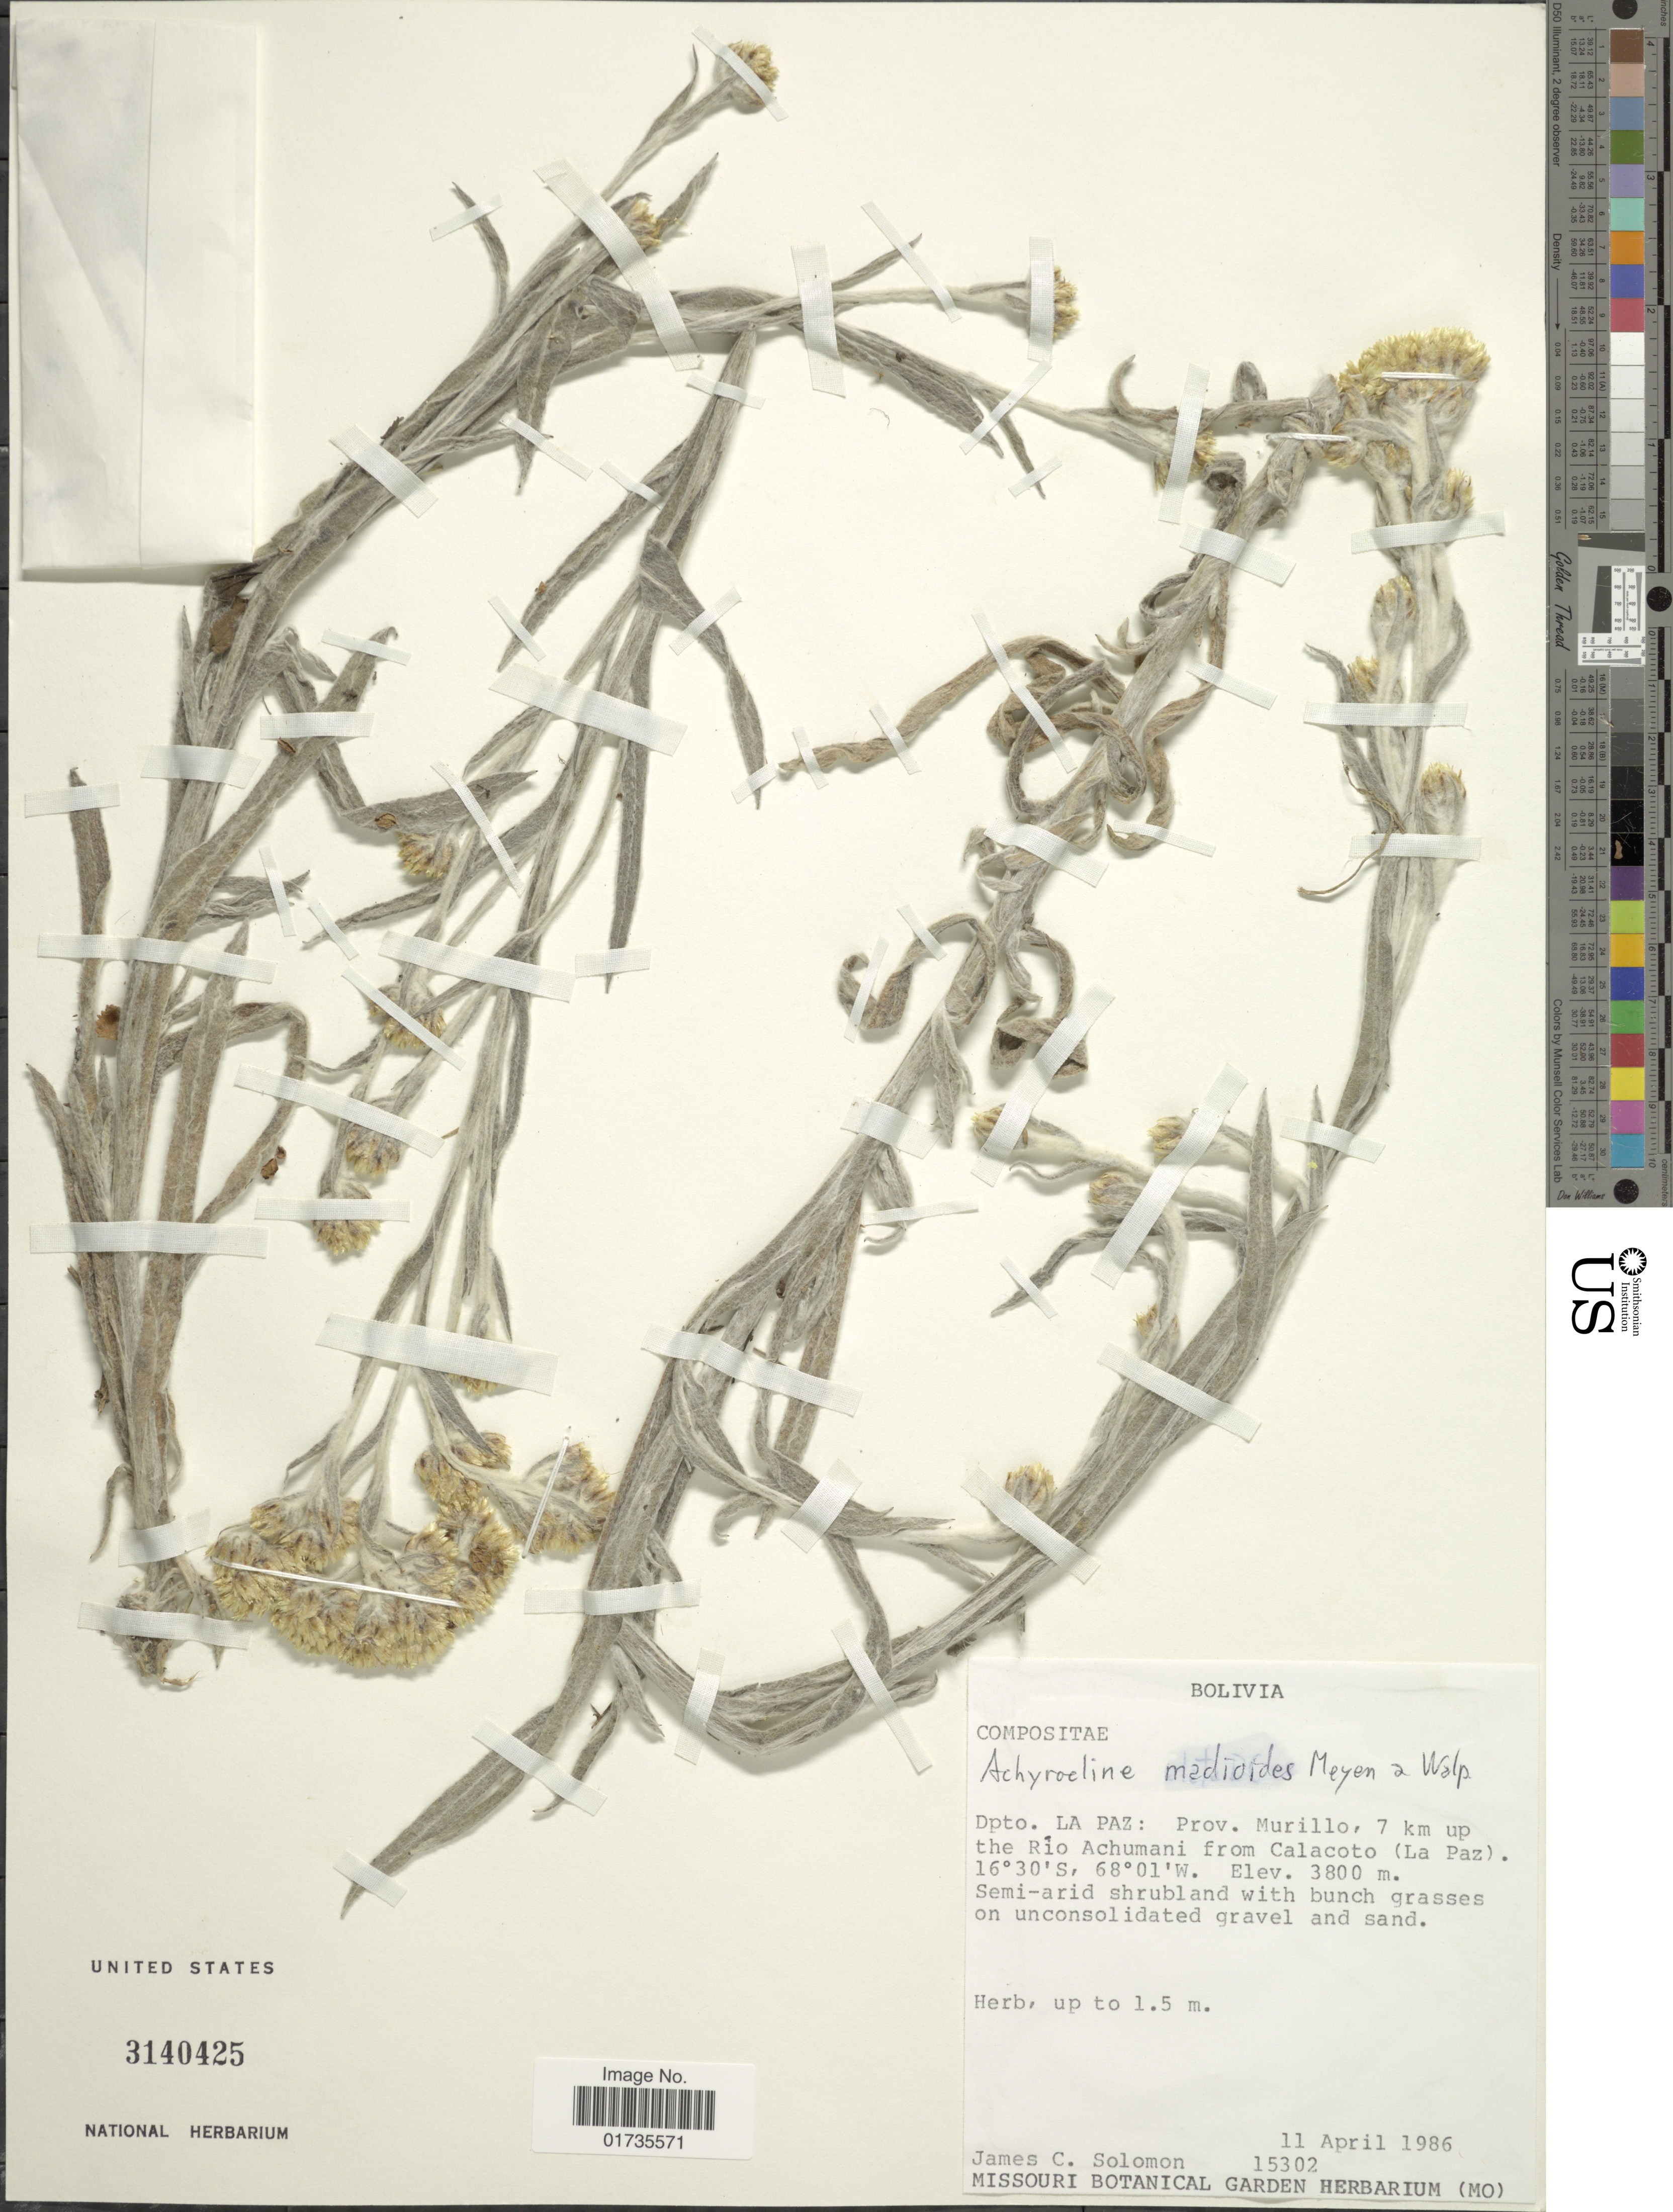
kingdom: Plantae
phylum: Tracheophyta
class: Magnoliopsida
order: Asterales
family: Asteraceae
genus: Achyrocline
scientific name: Achyrocline madioides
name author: (Kunth) Meyen & Walp.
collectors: J. C. Solomon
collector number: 15302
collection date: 1986-04-11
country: Bolivia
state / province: La Paz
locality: Bolivia. Dpto. La Paz: Prov. Murillo. 7 km up the Rio Achumani from Calacoto (La Paz).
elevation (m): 3800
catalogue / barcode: US 3140425